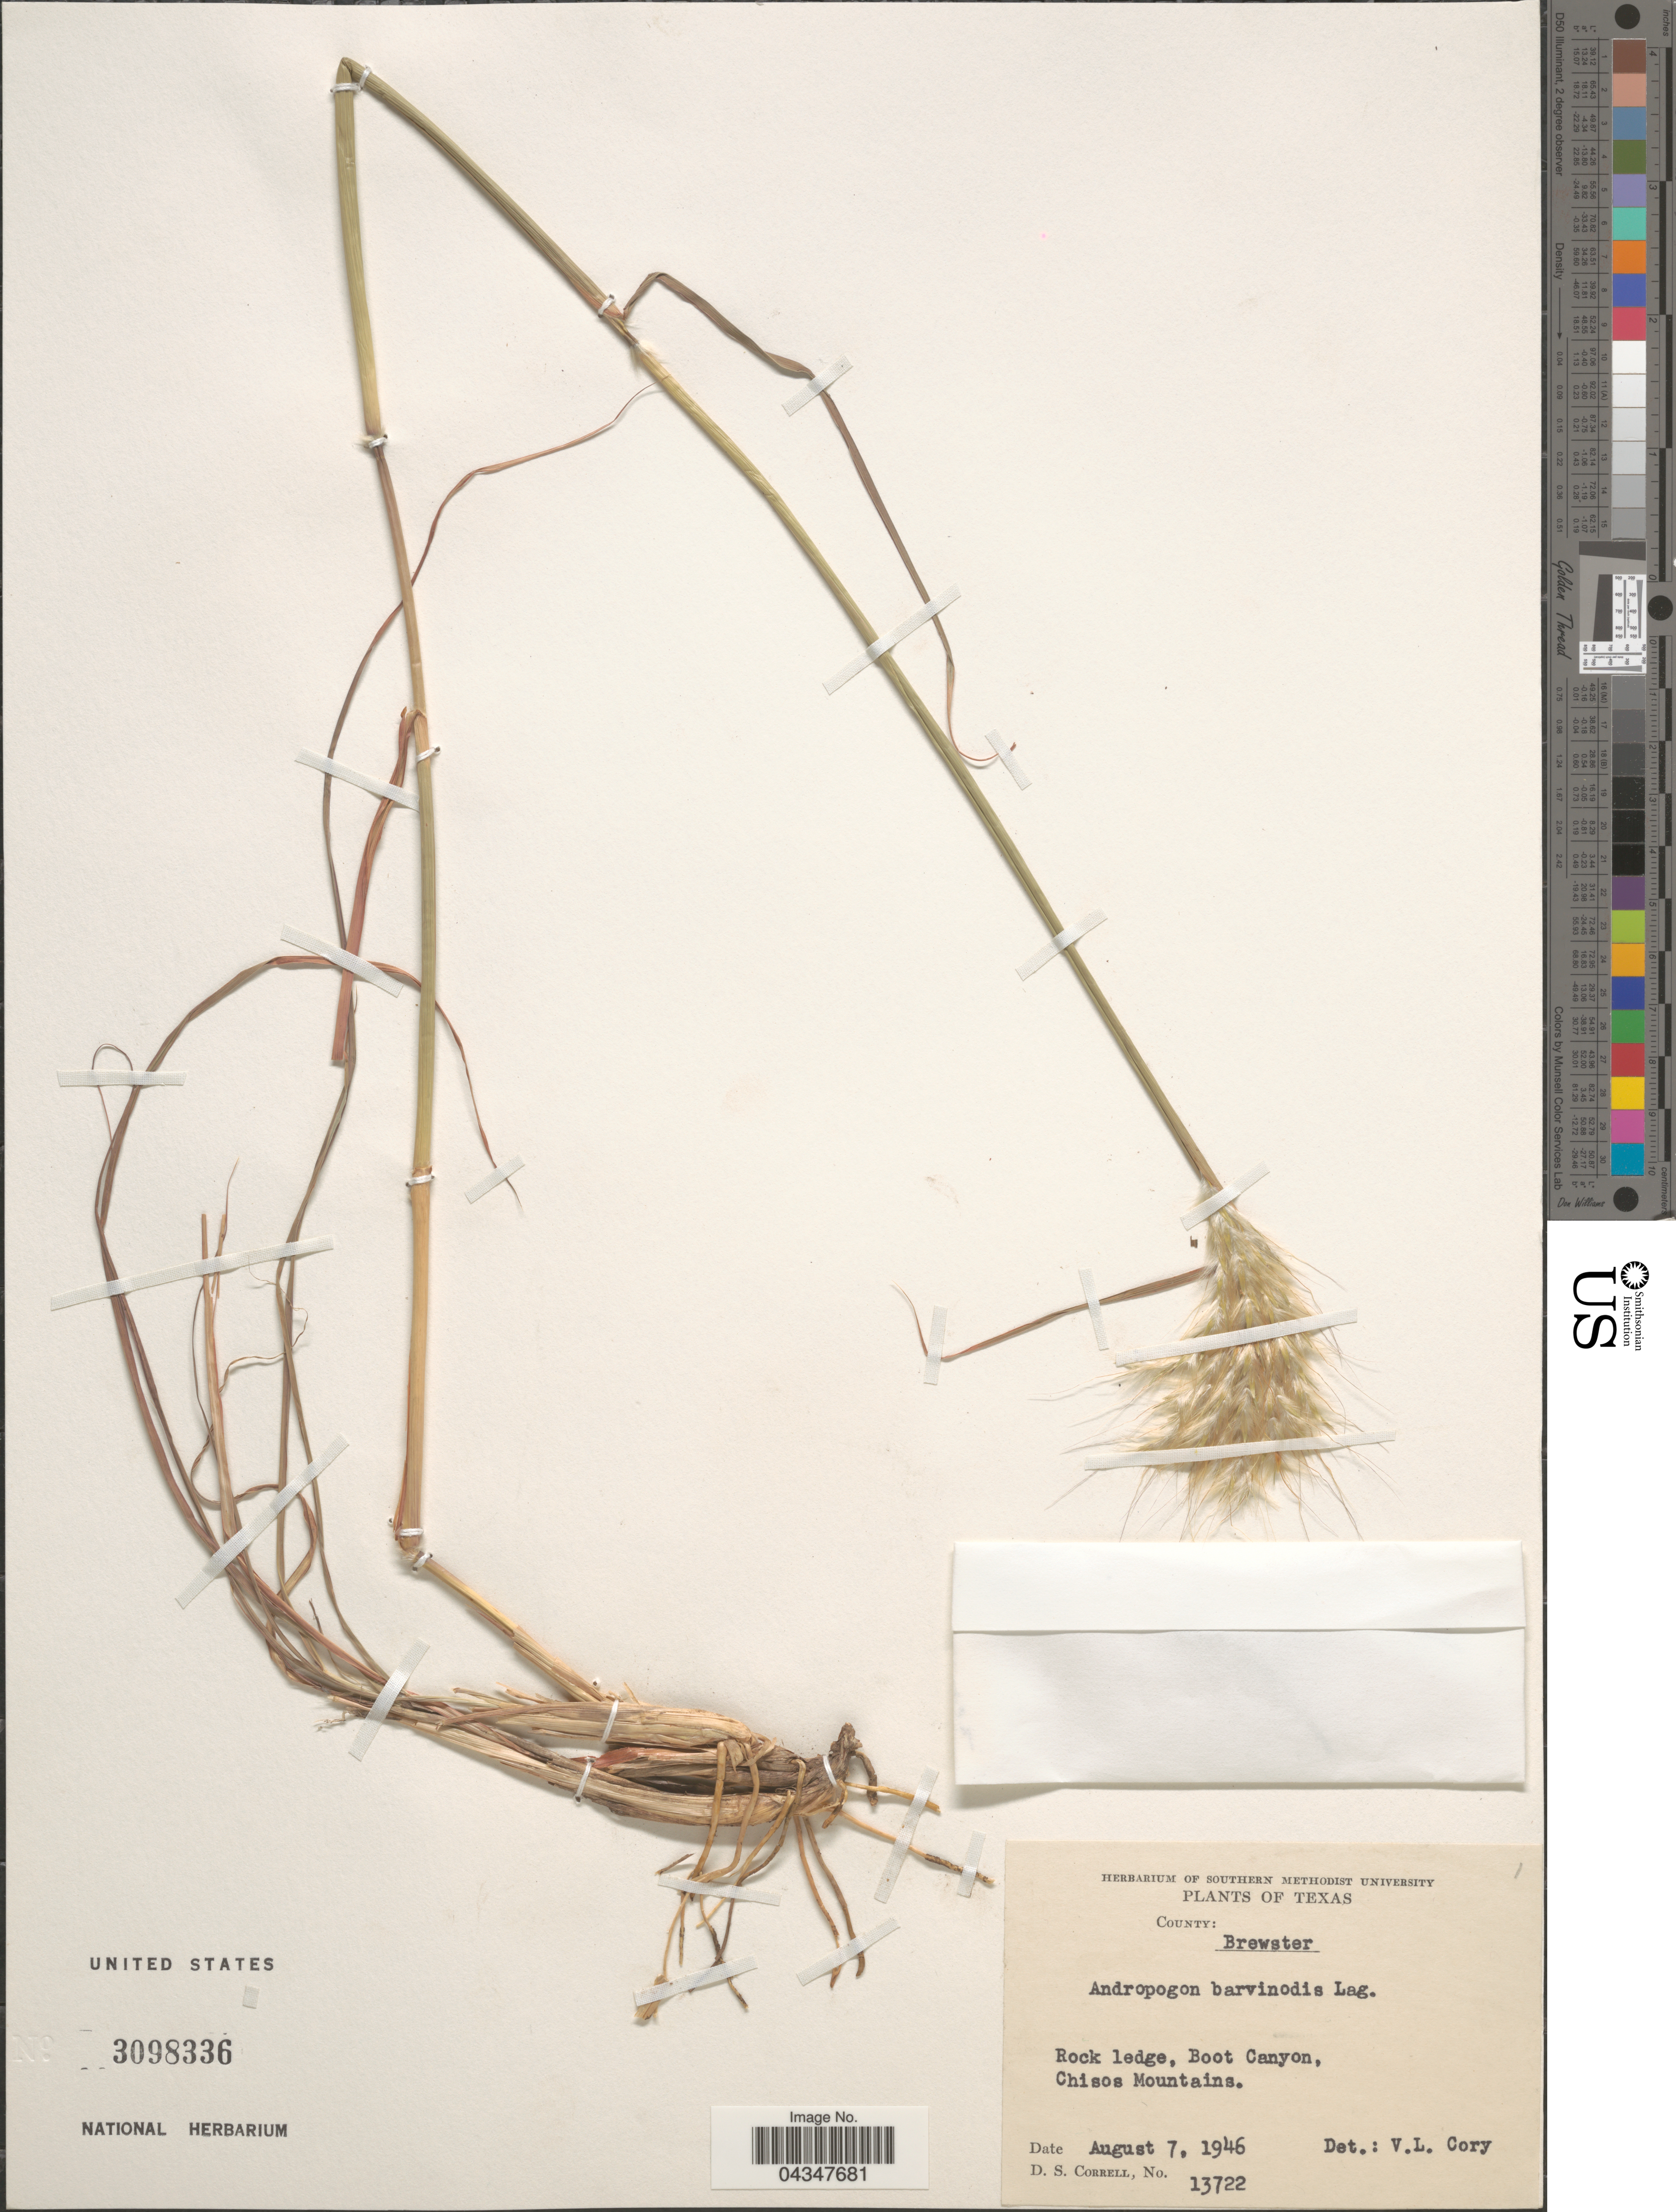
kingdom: Plantae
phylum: Tracheophyta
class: Liliopsida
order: Poales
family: Poaceae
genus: Bothriochloa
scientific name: Bothriochloa barbinodis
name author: (Lag.) Herter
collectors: D. S. Correll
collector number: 13722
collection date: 1946-08-07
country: United States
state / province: Texas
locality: County: Brewster. Rock legde, Boot Canyon, Chisos Mountains.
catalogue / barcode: US 3098336